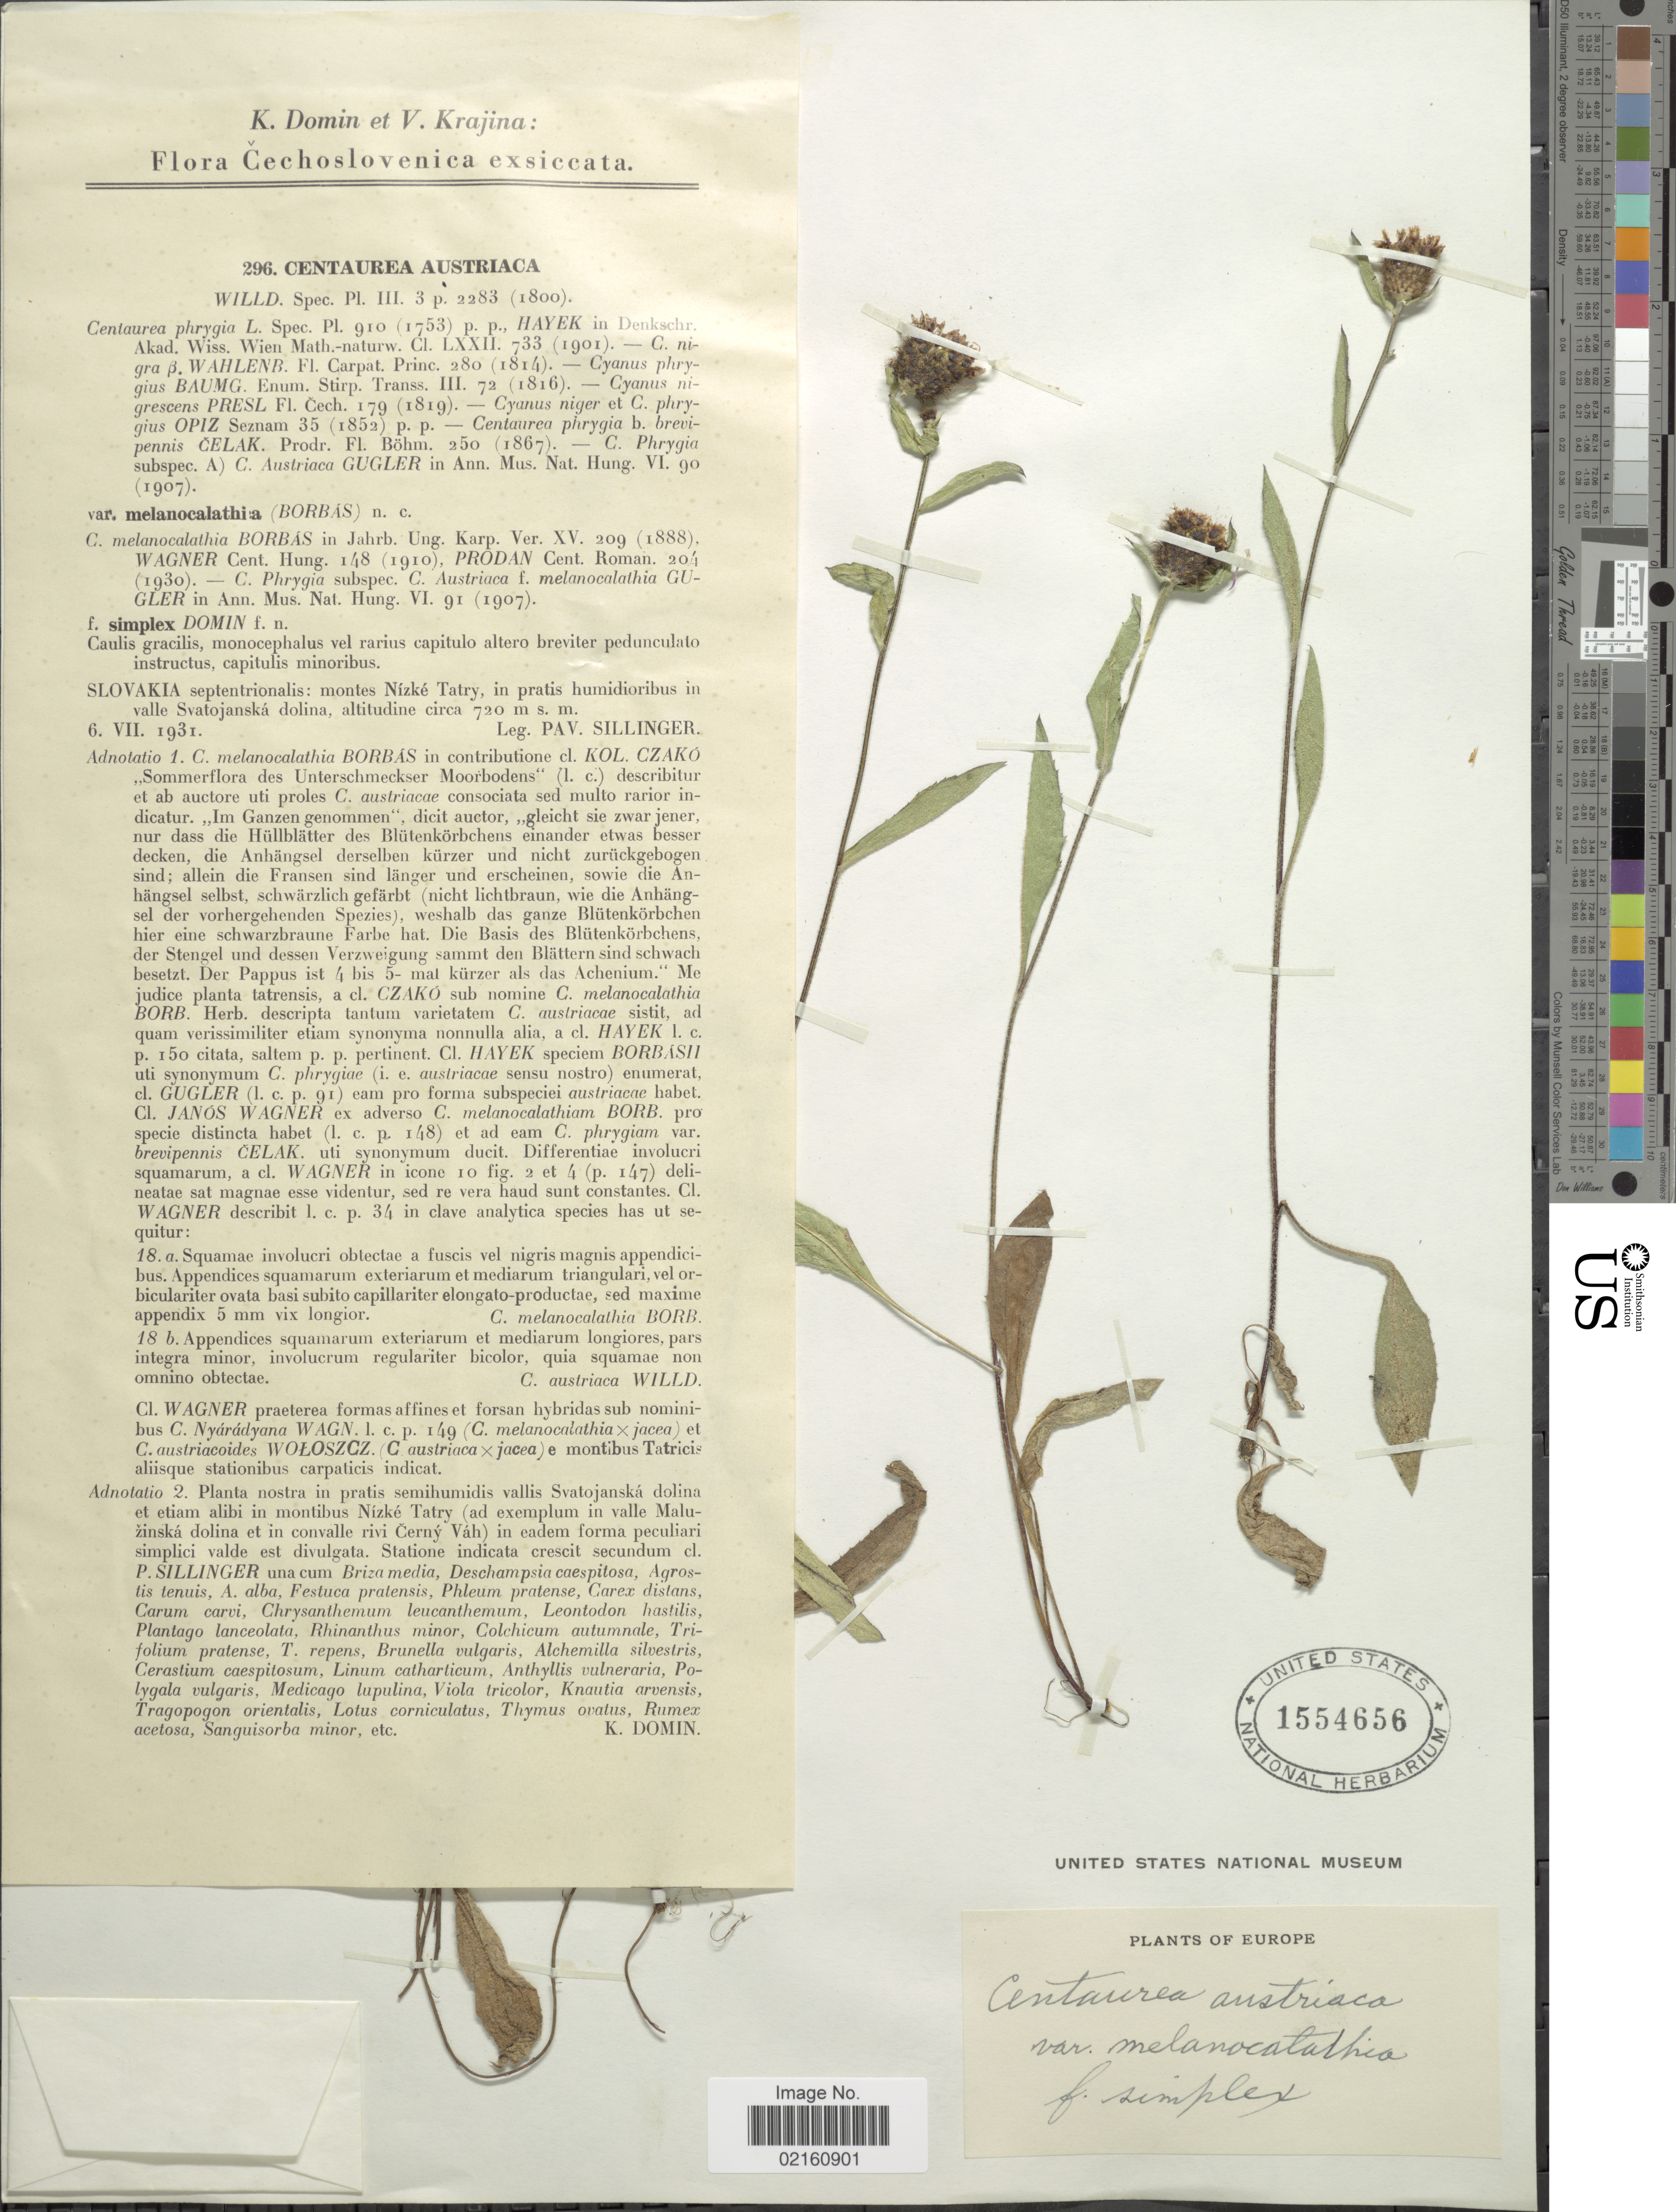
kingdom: Plantae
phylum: Tracheophyta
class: Magnoliopsida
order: Asterales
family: Asteraceae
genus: Centaurea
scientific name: Centaurea phrygia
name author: L.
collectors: K. Domin & V. Krajina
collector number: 296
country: Czechia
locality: Cechoslovenica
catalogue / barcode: US 1554656